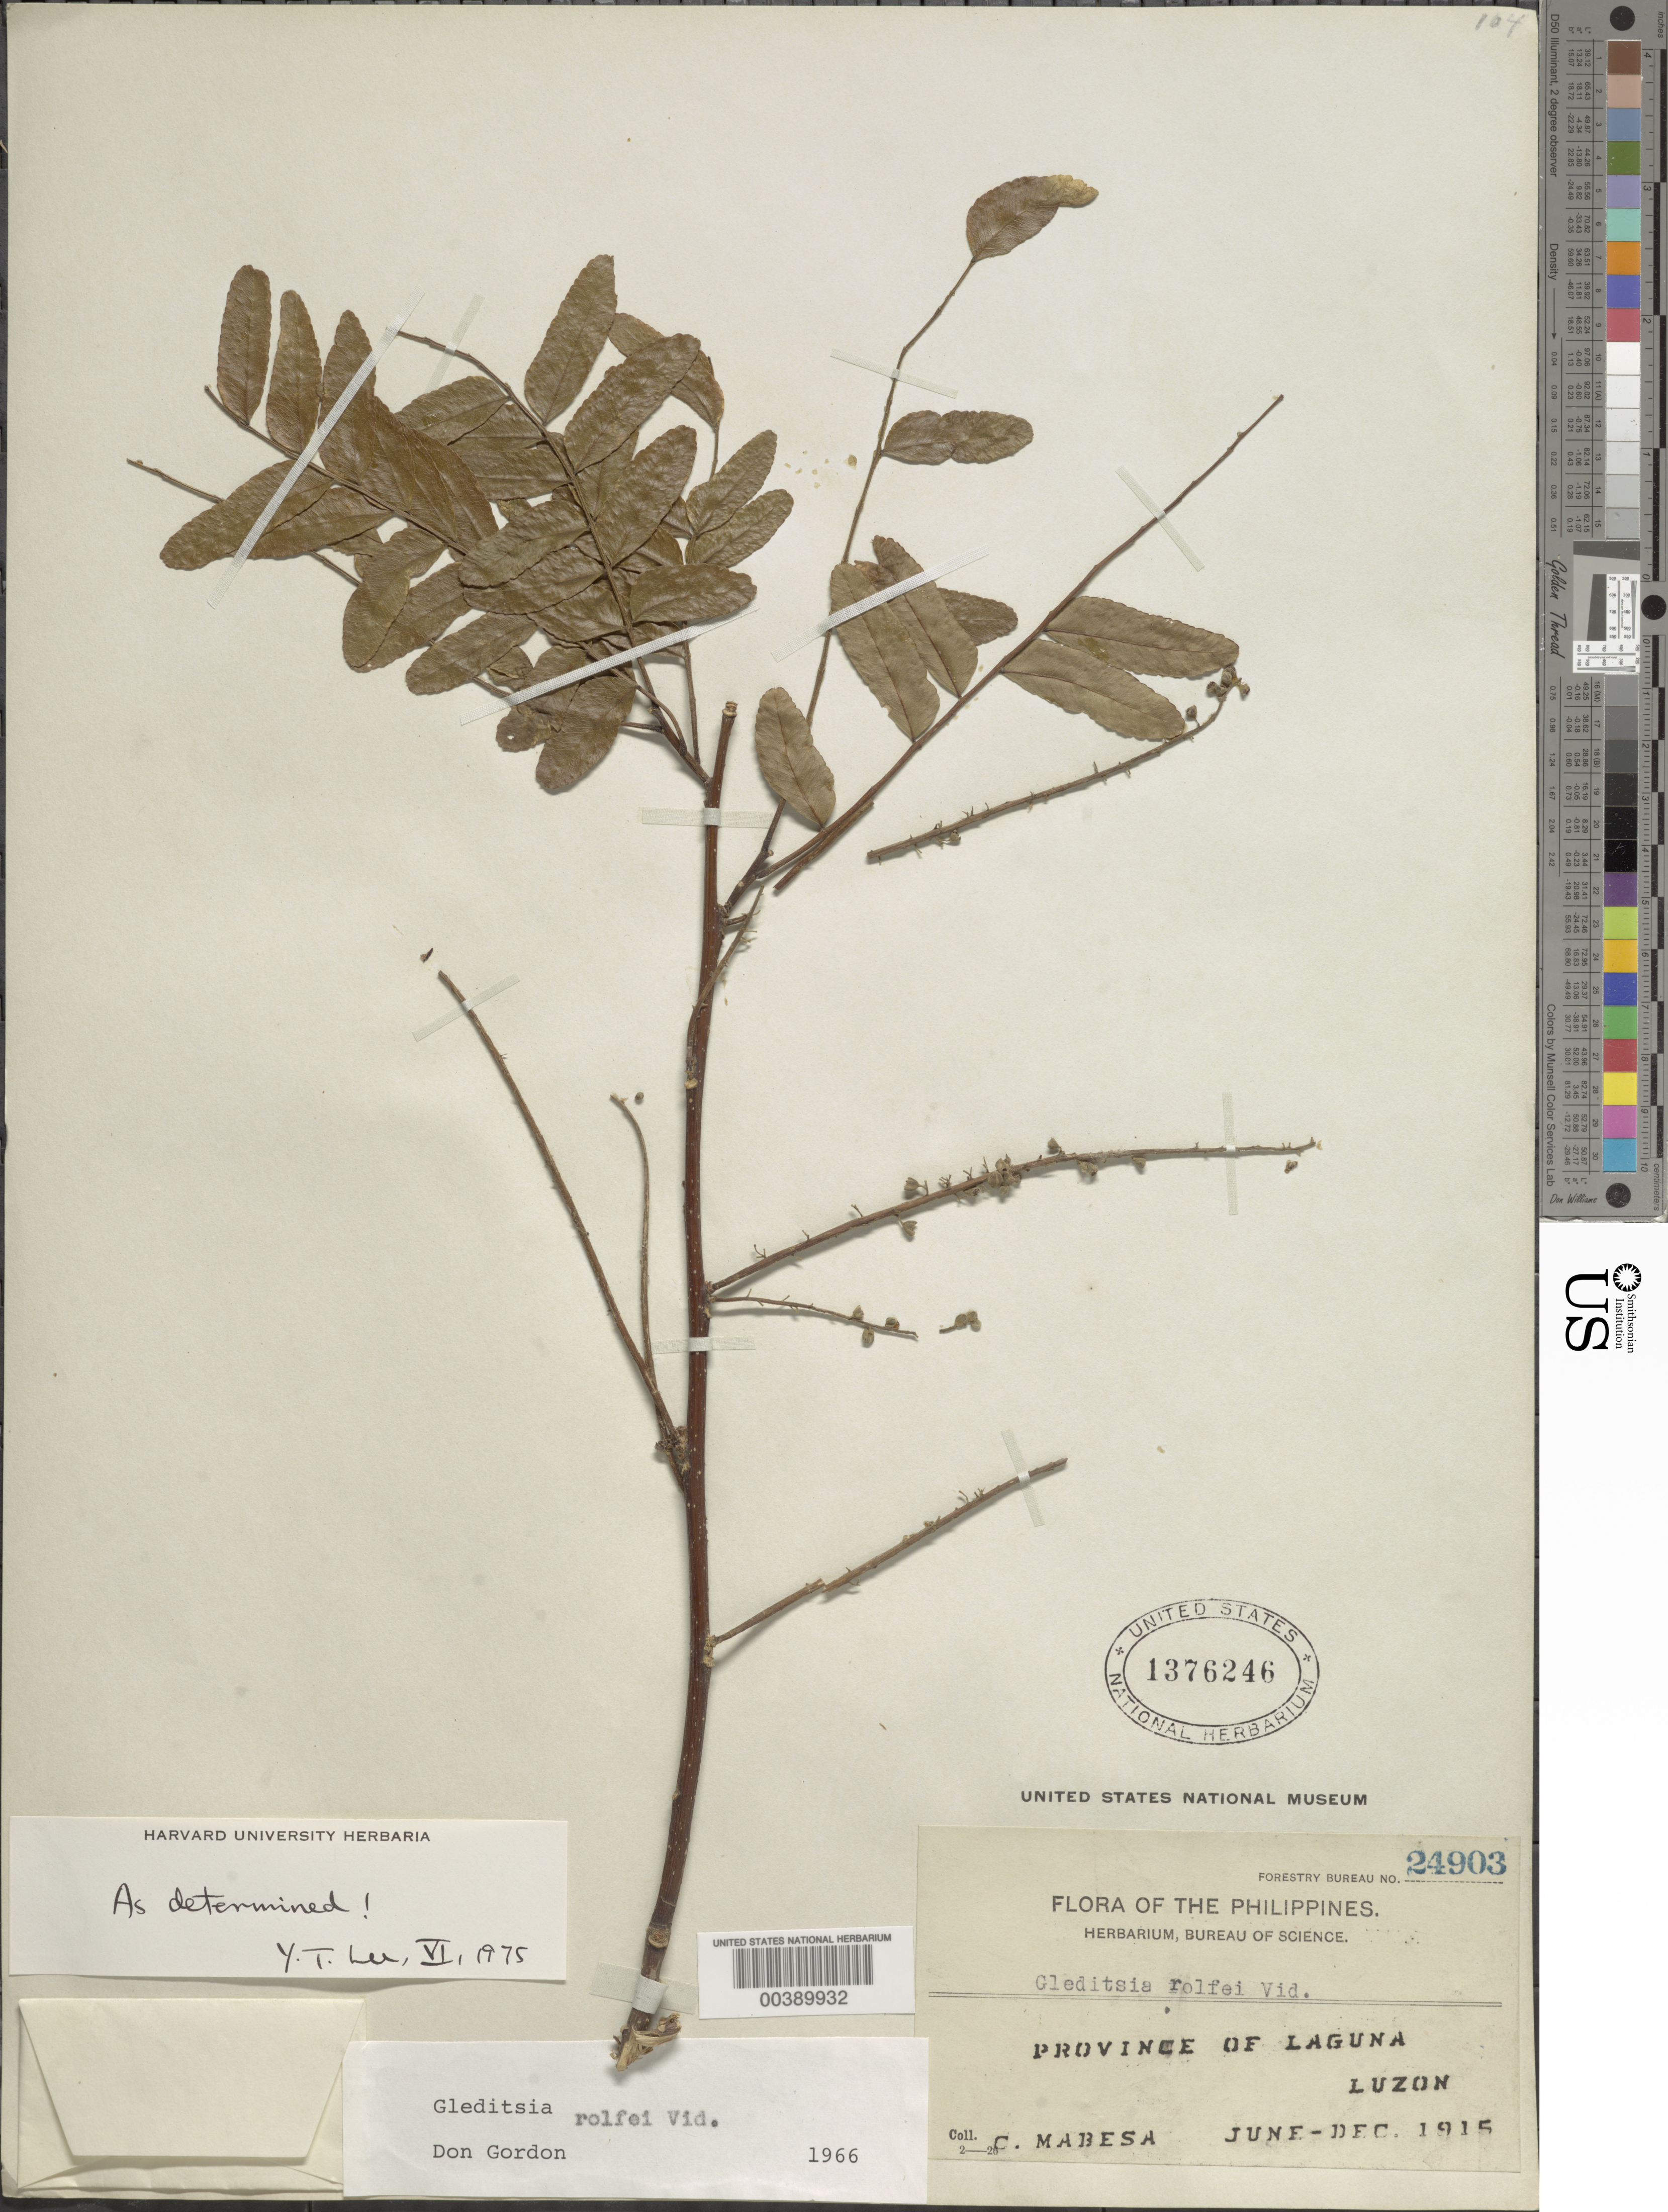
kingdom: Plantae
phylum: Tracheophyta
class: Magnoliopsida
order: Fabales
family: Fabaceae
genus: Gleditsia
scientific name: Gleditsia rolfei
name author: S. Vidal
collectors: C. Mabesa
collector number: Forestry Bureau No. 24903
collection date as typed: Jun 1915 to -- Dec 1915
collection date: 1915-06/1915-12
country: Philippines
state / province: Calabarzon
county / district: Laguna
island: Luzon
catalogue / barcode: US 1376246